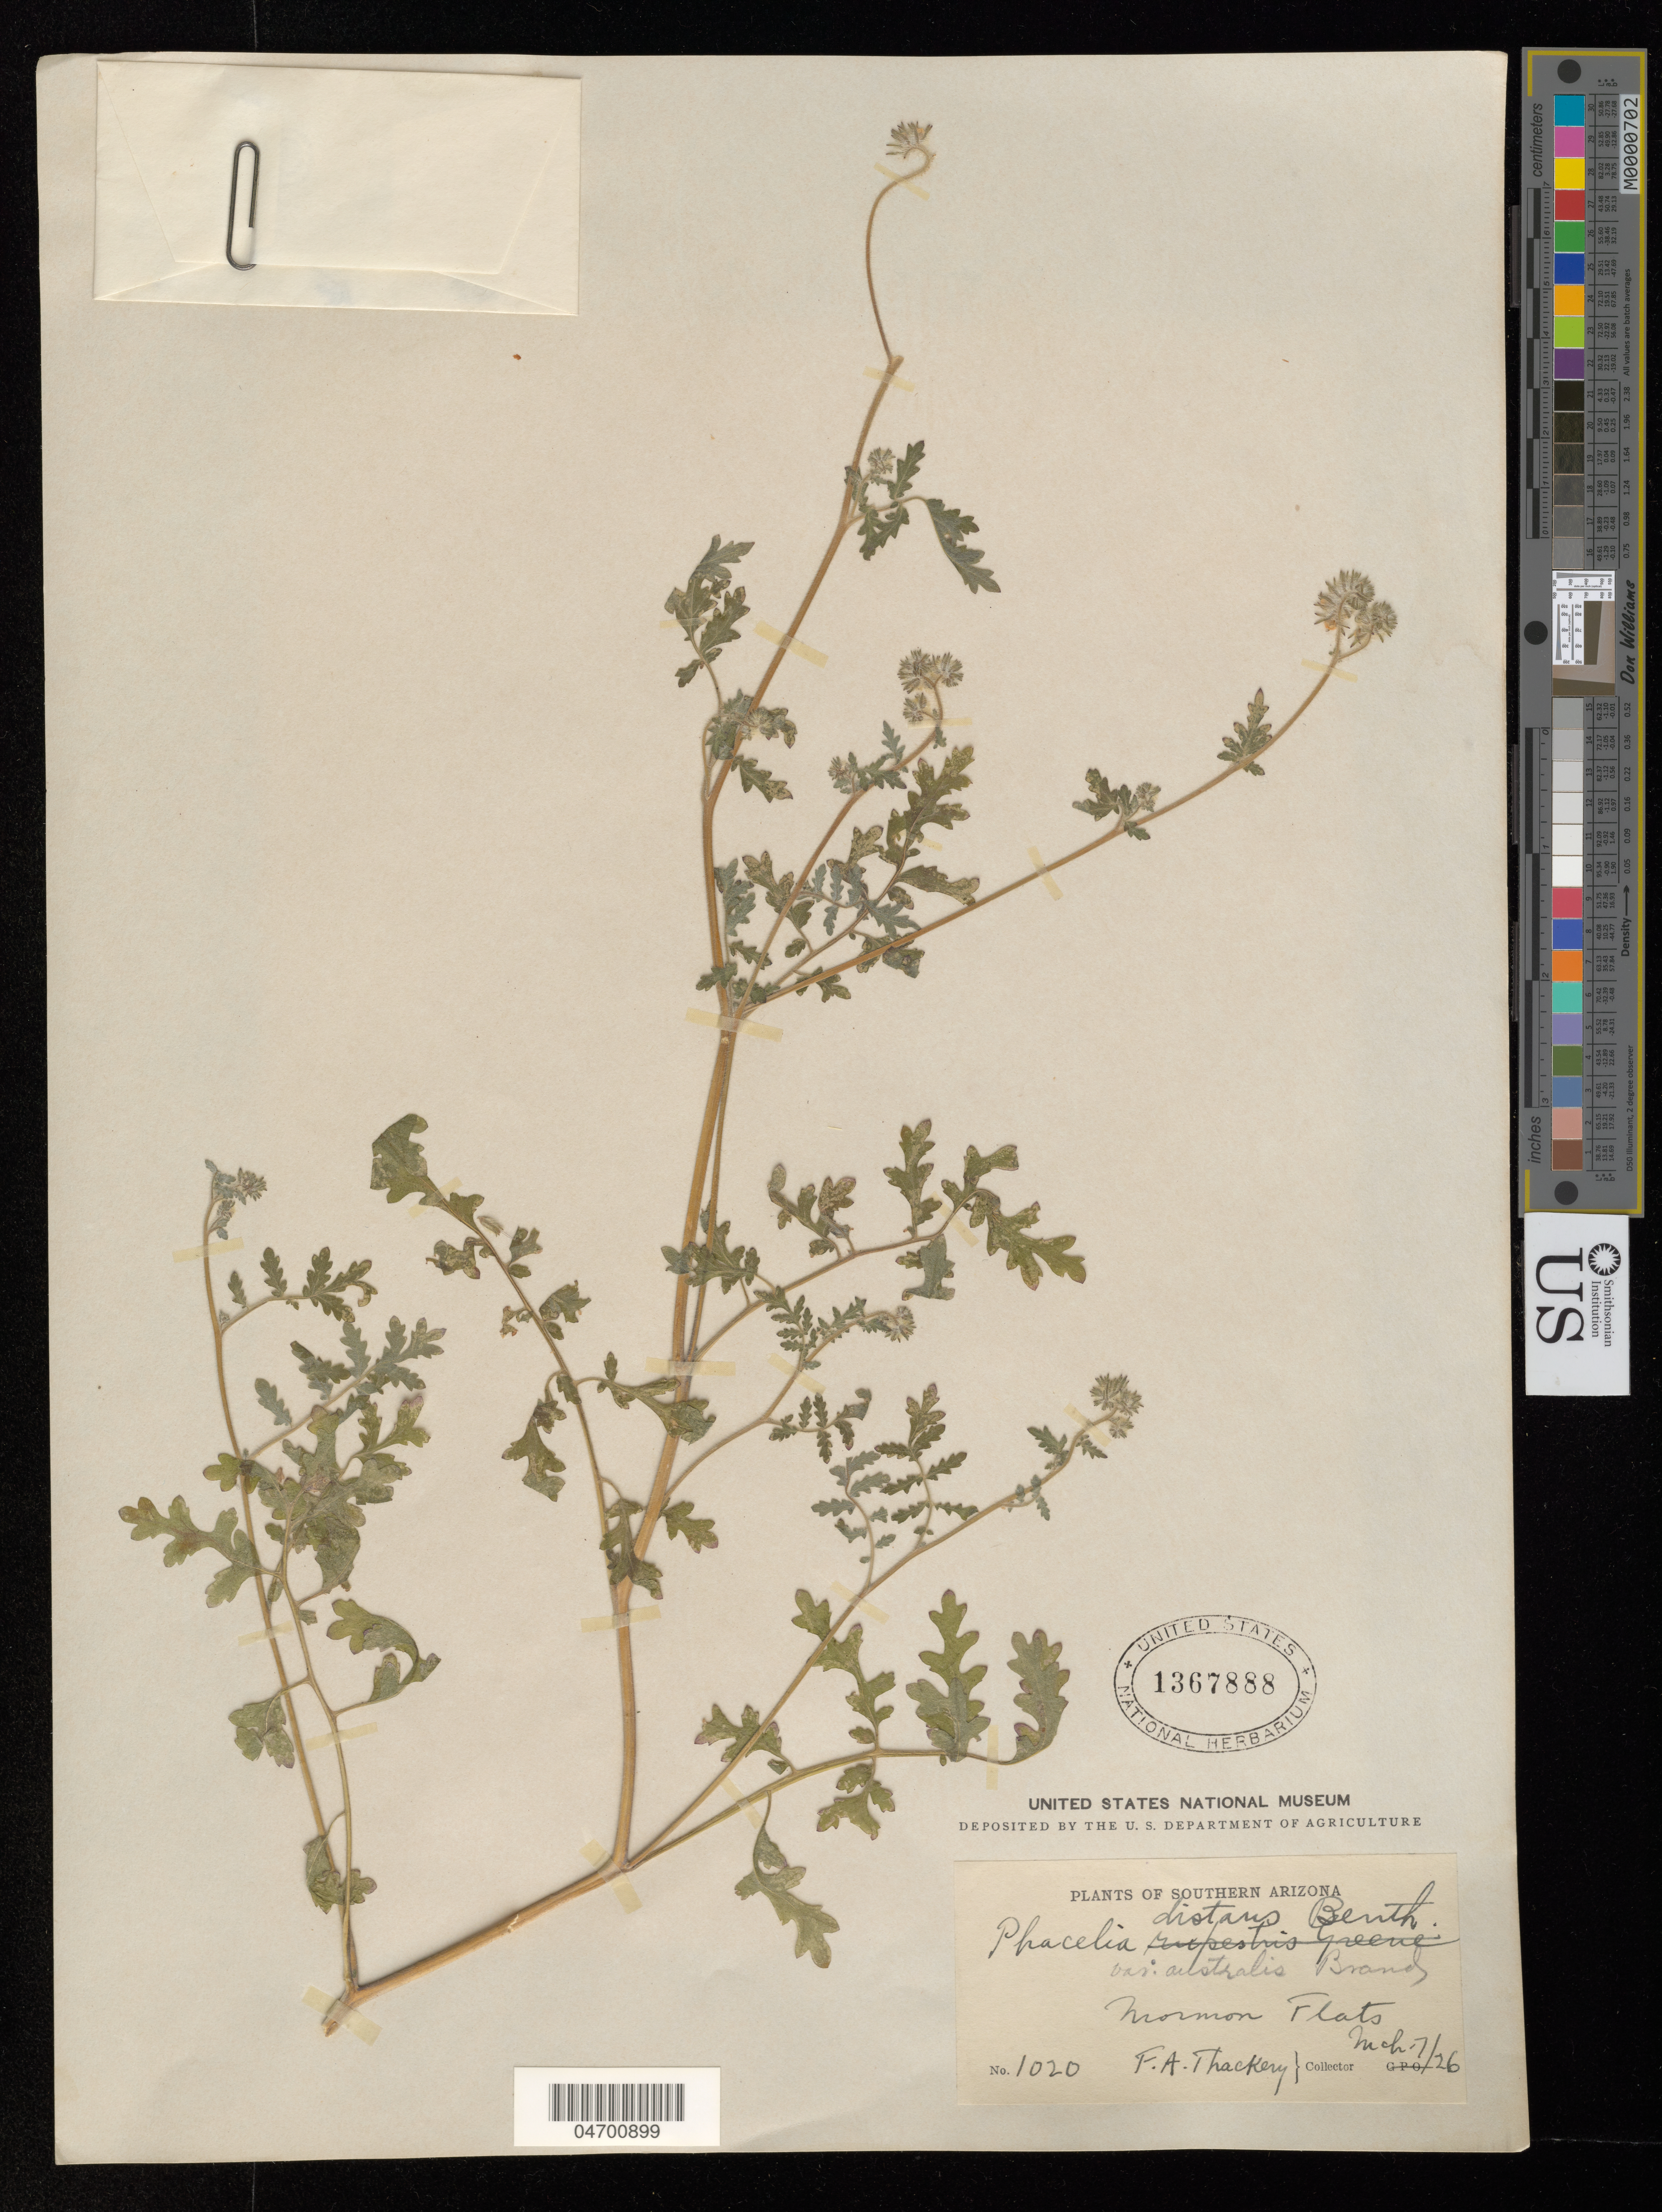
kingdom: Plantae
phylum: Tracheophyta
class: Magnoliopsida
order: Boraginales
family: Hydrophyllaceae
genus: Phacelia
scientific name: Phacelia distans var. australis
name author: Brand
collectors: F. Thackery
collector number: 1020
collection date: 1926-03-07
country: United States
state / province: Arizona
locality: Southern Arizona. Mormon Flats.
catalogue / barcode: US 1367888